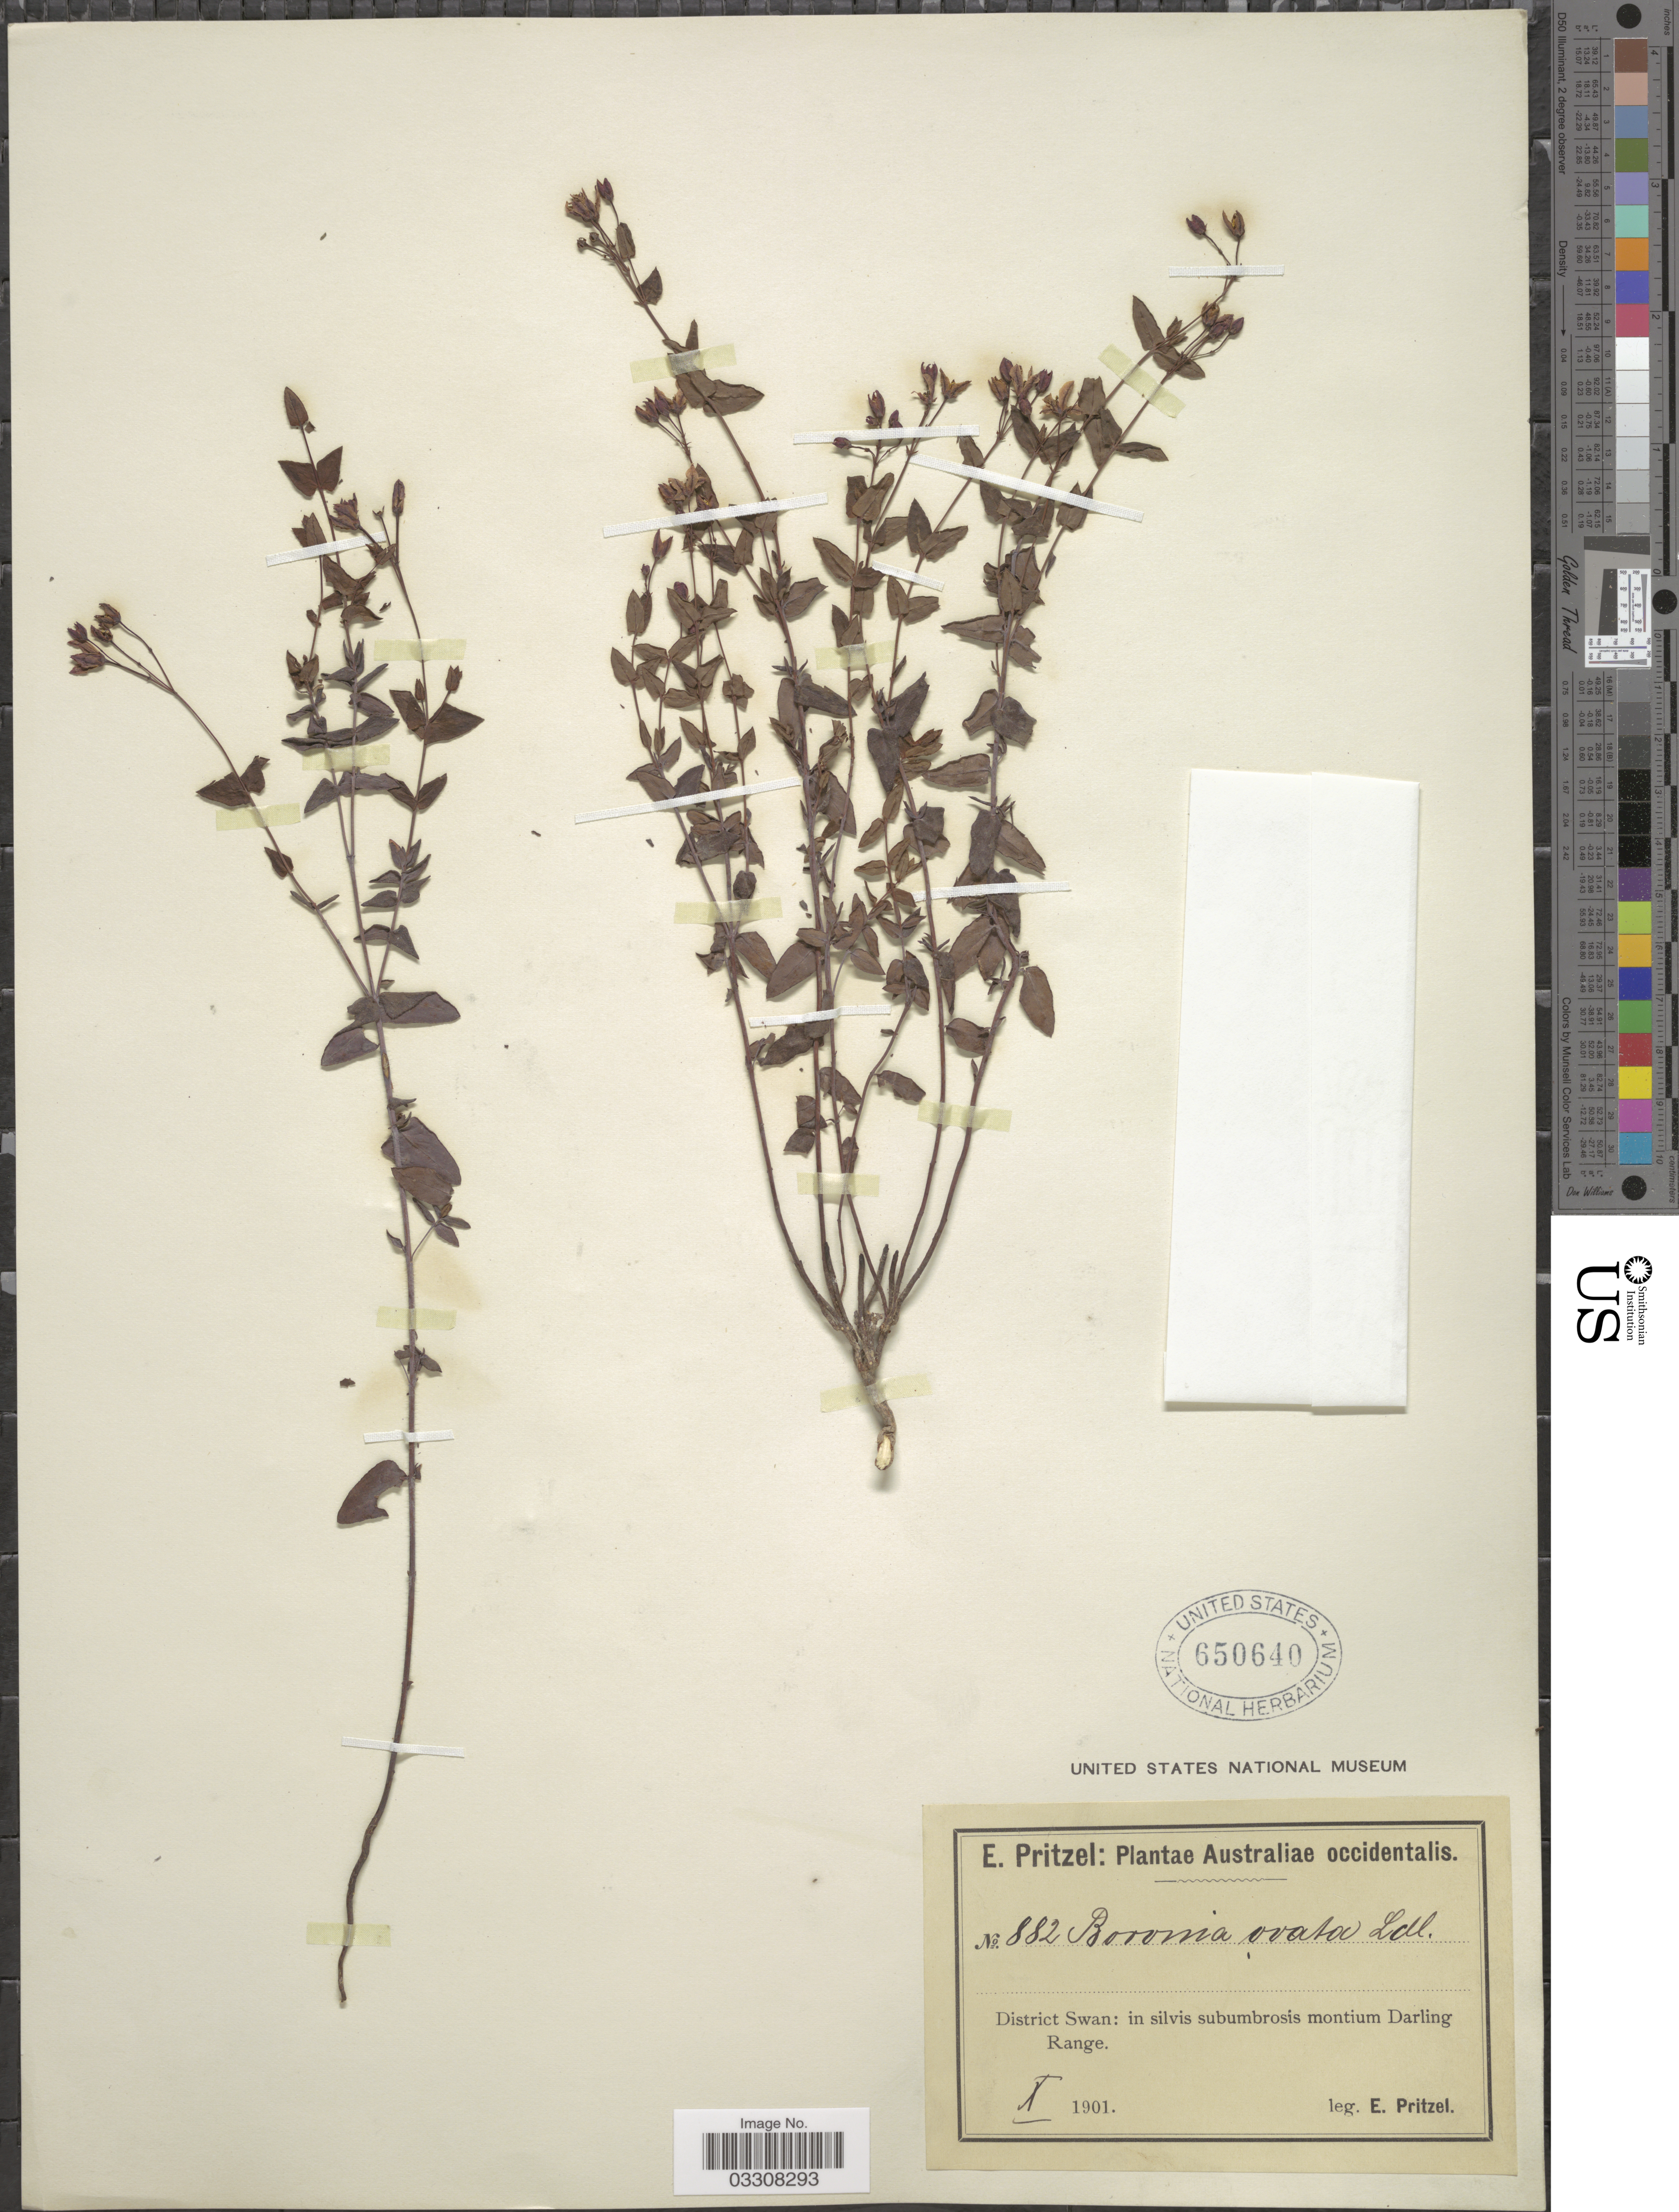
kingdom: Plantae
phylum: Tracheophyta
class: Magnoliopsida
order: Sapindales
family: Rutaceae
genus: Boronia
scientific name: Boronia ovata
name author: Lindl.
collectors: E. G. Pritzel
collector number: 882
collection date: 1901-10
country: Australia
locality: Australiae occidentalis. District Swan: in silvis subumbrosis montium Darling Range.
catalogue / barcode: US 650640